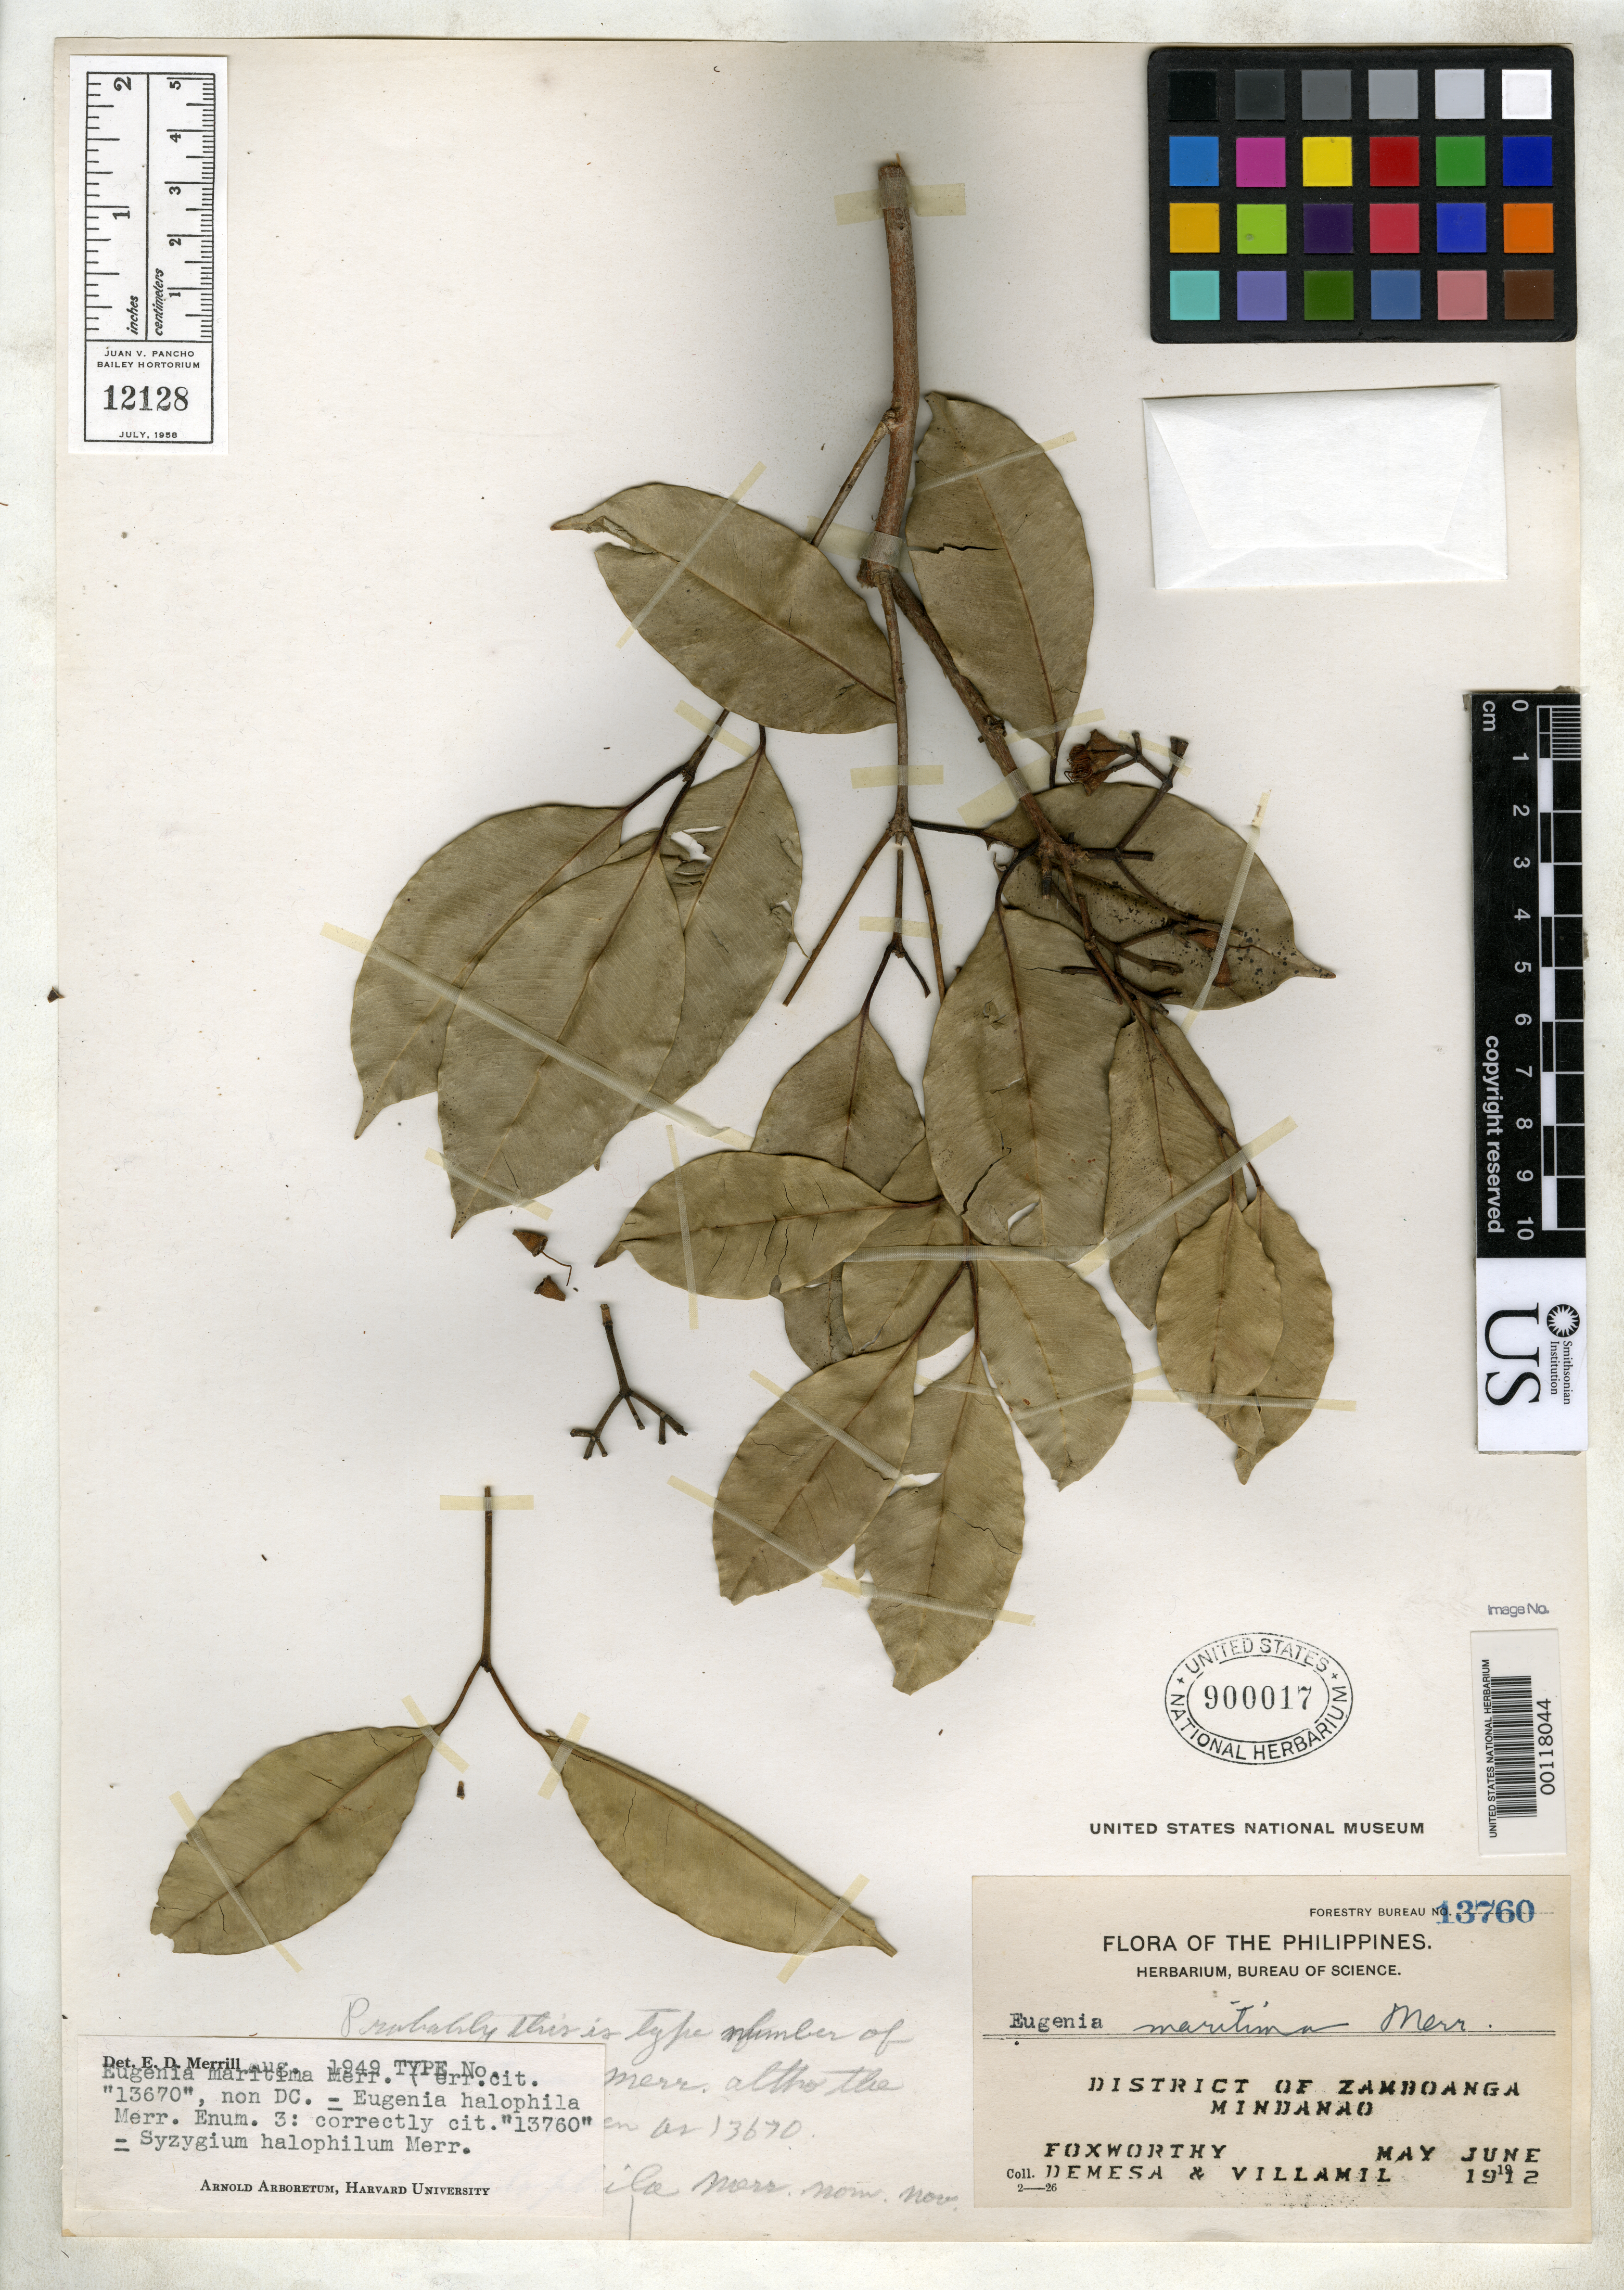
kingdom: Plantae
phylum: Tracheophyta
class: Magnoliopsida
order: Myrtales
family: Myrtaceae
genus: Eugenia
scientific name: Eugenia maritima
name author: Merr.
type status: Isotype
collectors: F. W. Foxworthy, A. Demesa & A. Villamil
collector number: Bur. Sci. 13760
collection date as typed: May 1912 to -- Jun 1912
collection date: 1912-05/1912-06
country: Philippines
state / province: Zamboanga Peninsula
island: Mindanao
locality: Tetuan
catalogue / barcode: US 900017